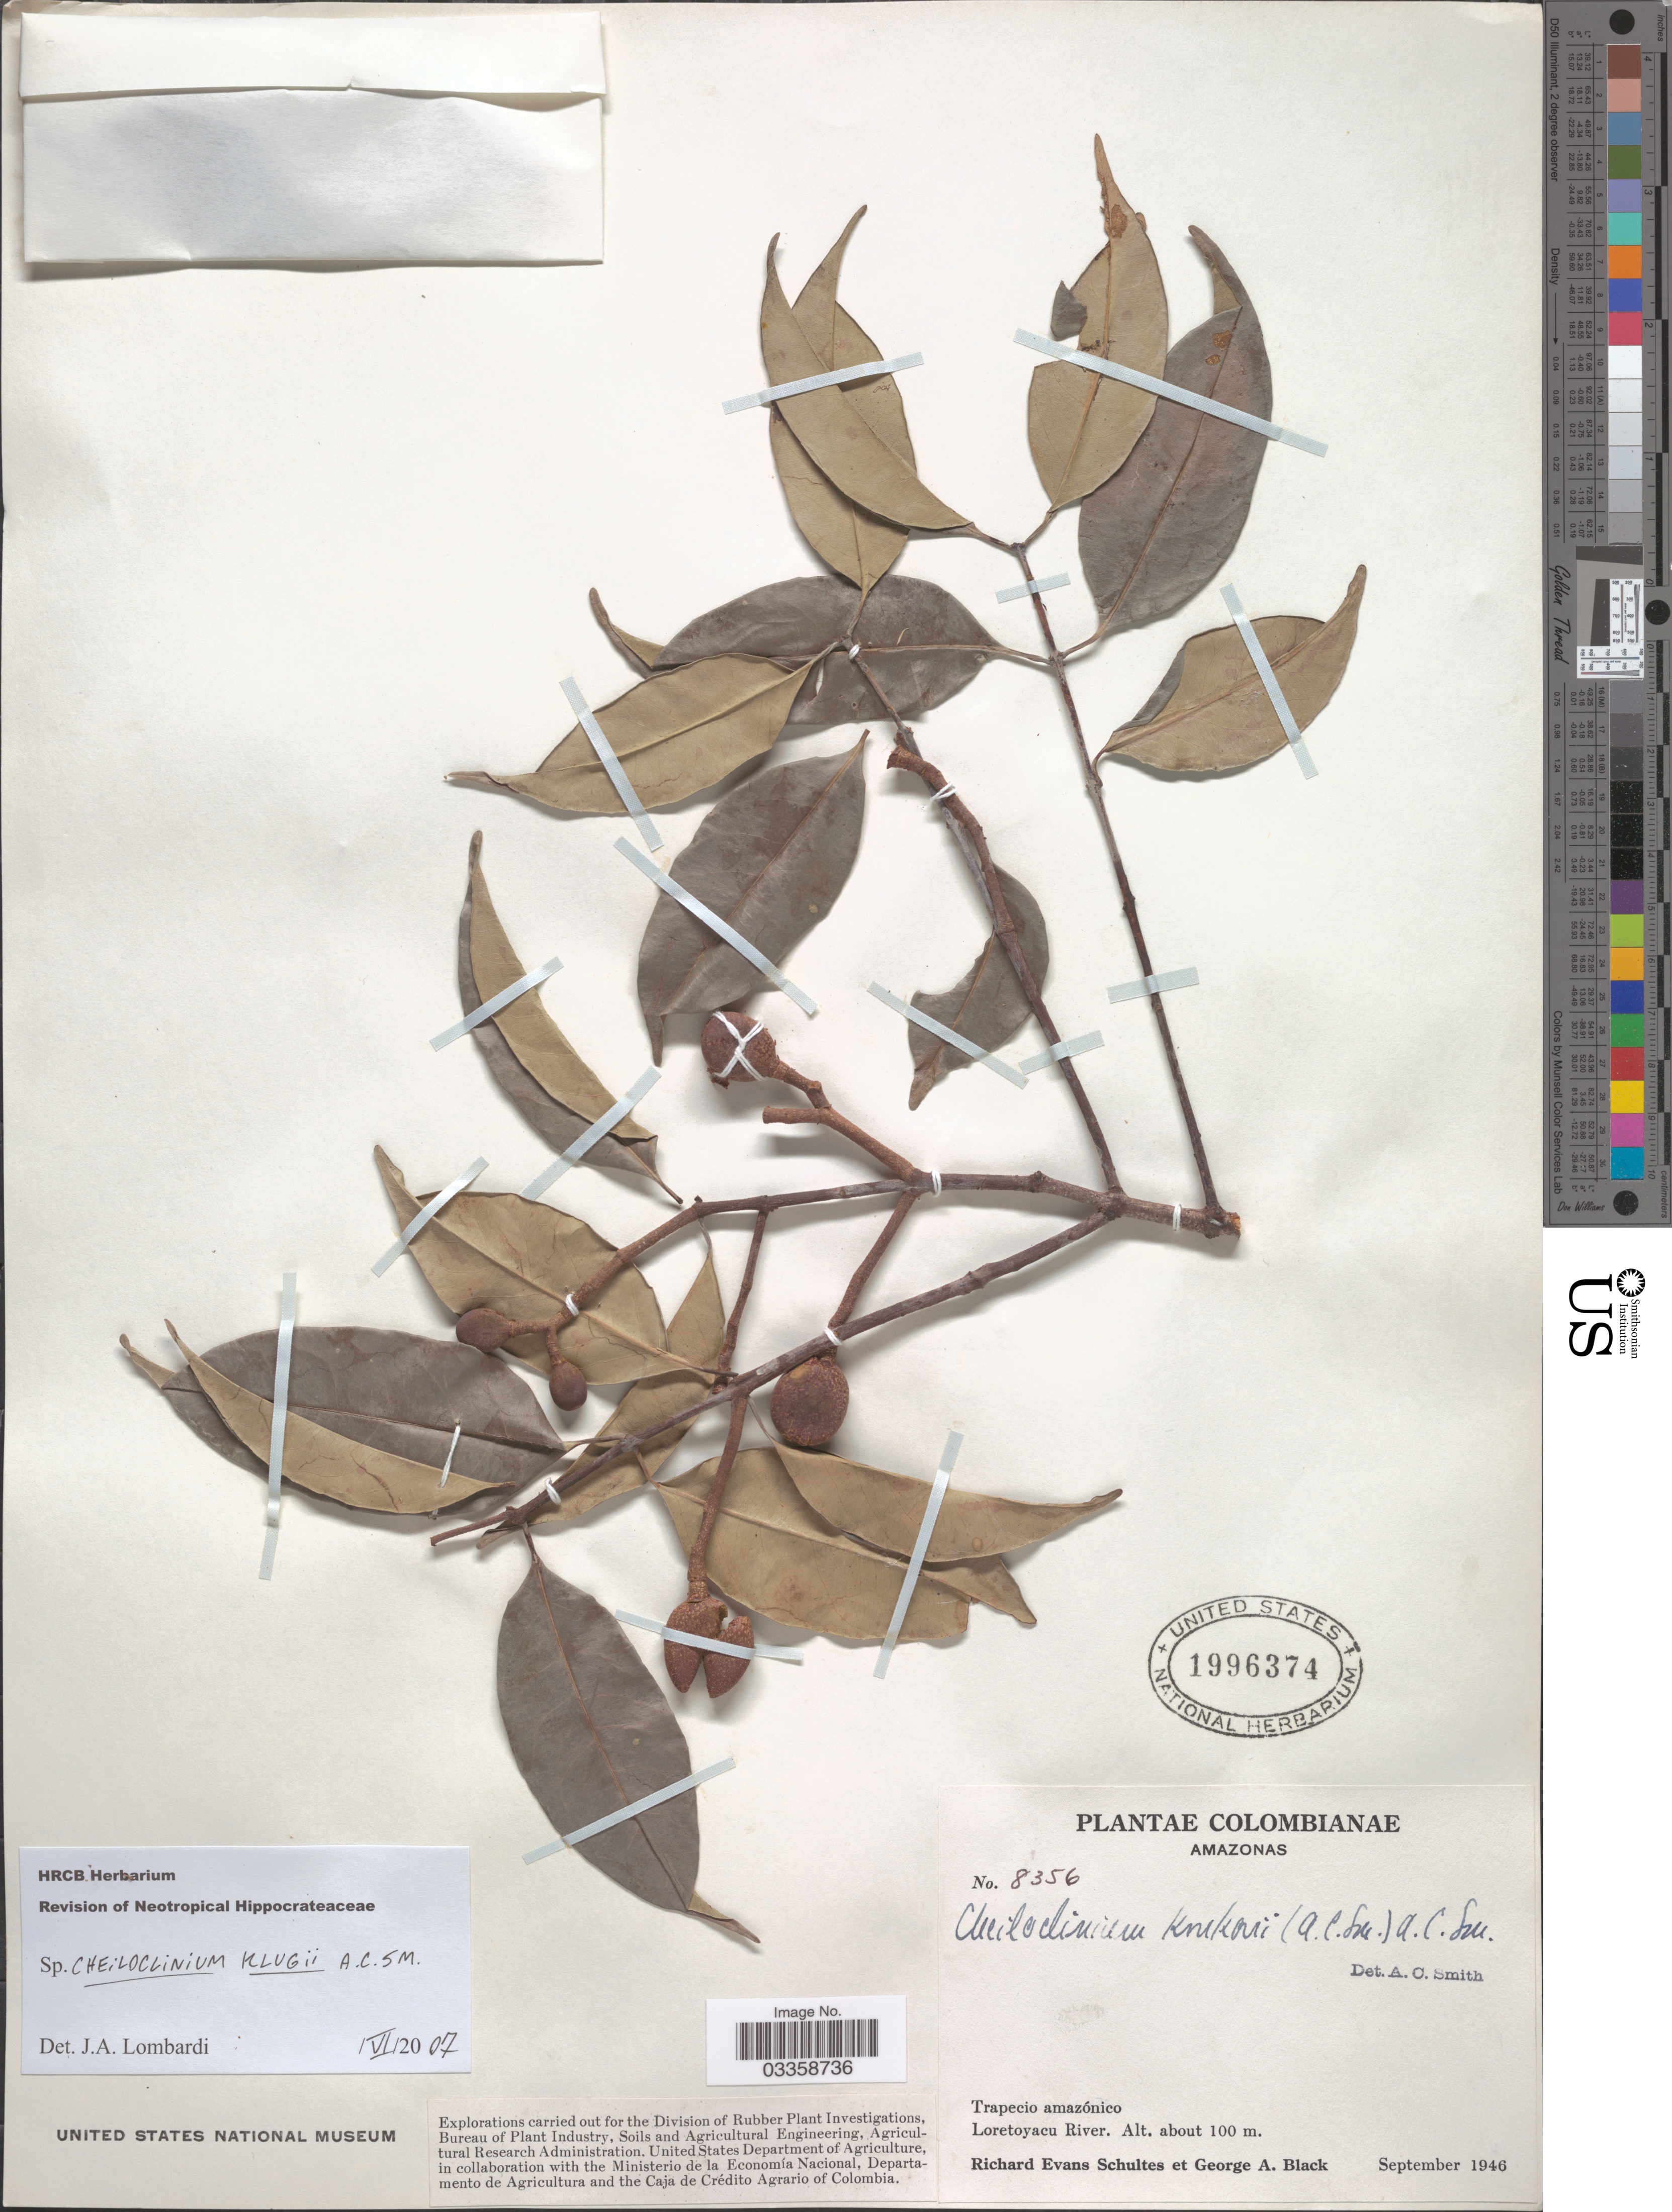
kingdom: Plantae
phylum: Tracheophyta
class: Magnoliopsida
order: Celastrales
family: Celastraceae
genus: Cheiloclinium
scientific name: Cheiloclinium klugii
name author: A.C. Sm.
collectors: R. E. Schultes & G. A. Black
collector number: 8356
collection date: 1946-09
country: Colombia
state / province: Amazonas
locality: Trapecio amazónico. Loretoyacu River.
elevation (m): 100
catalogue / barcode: US 1996374